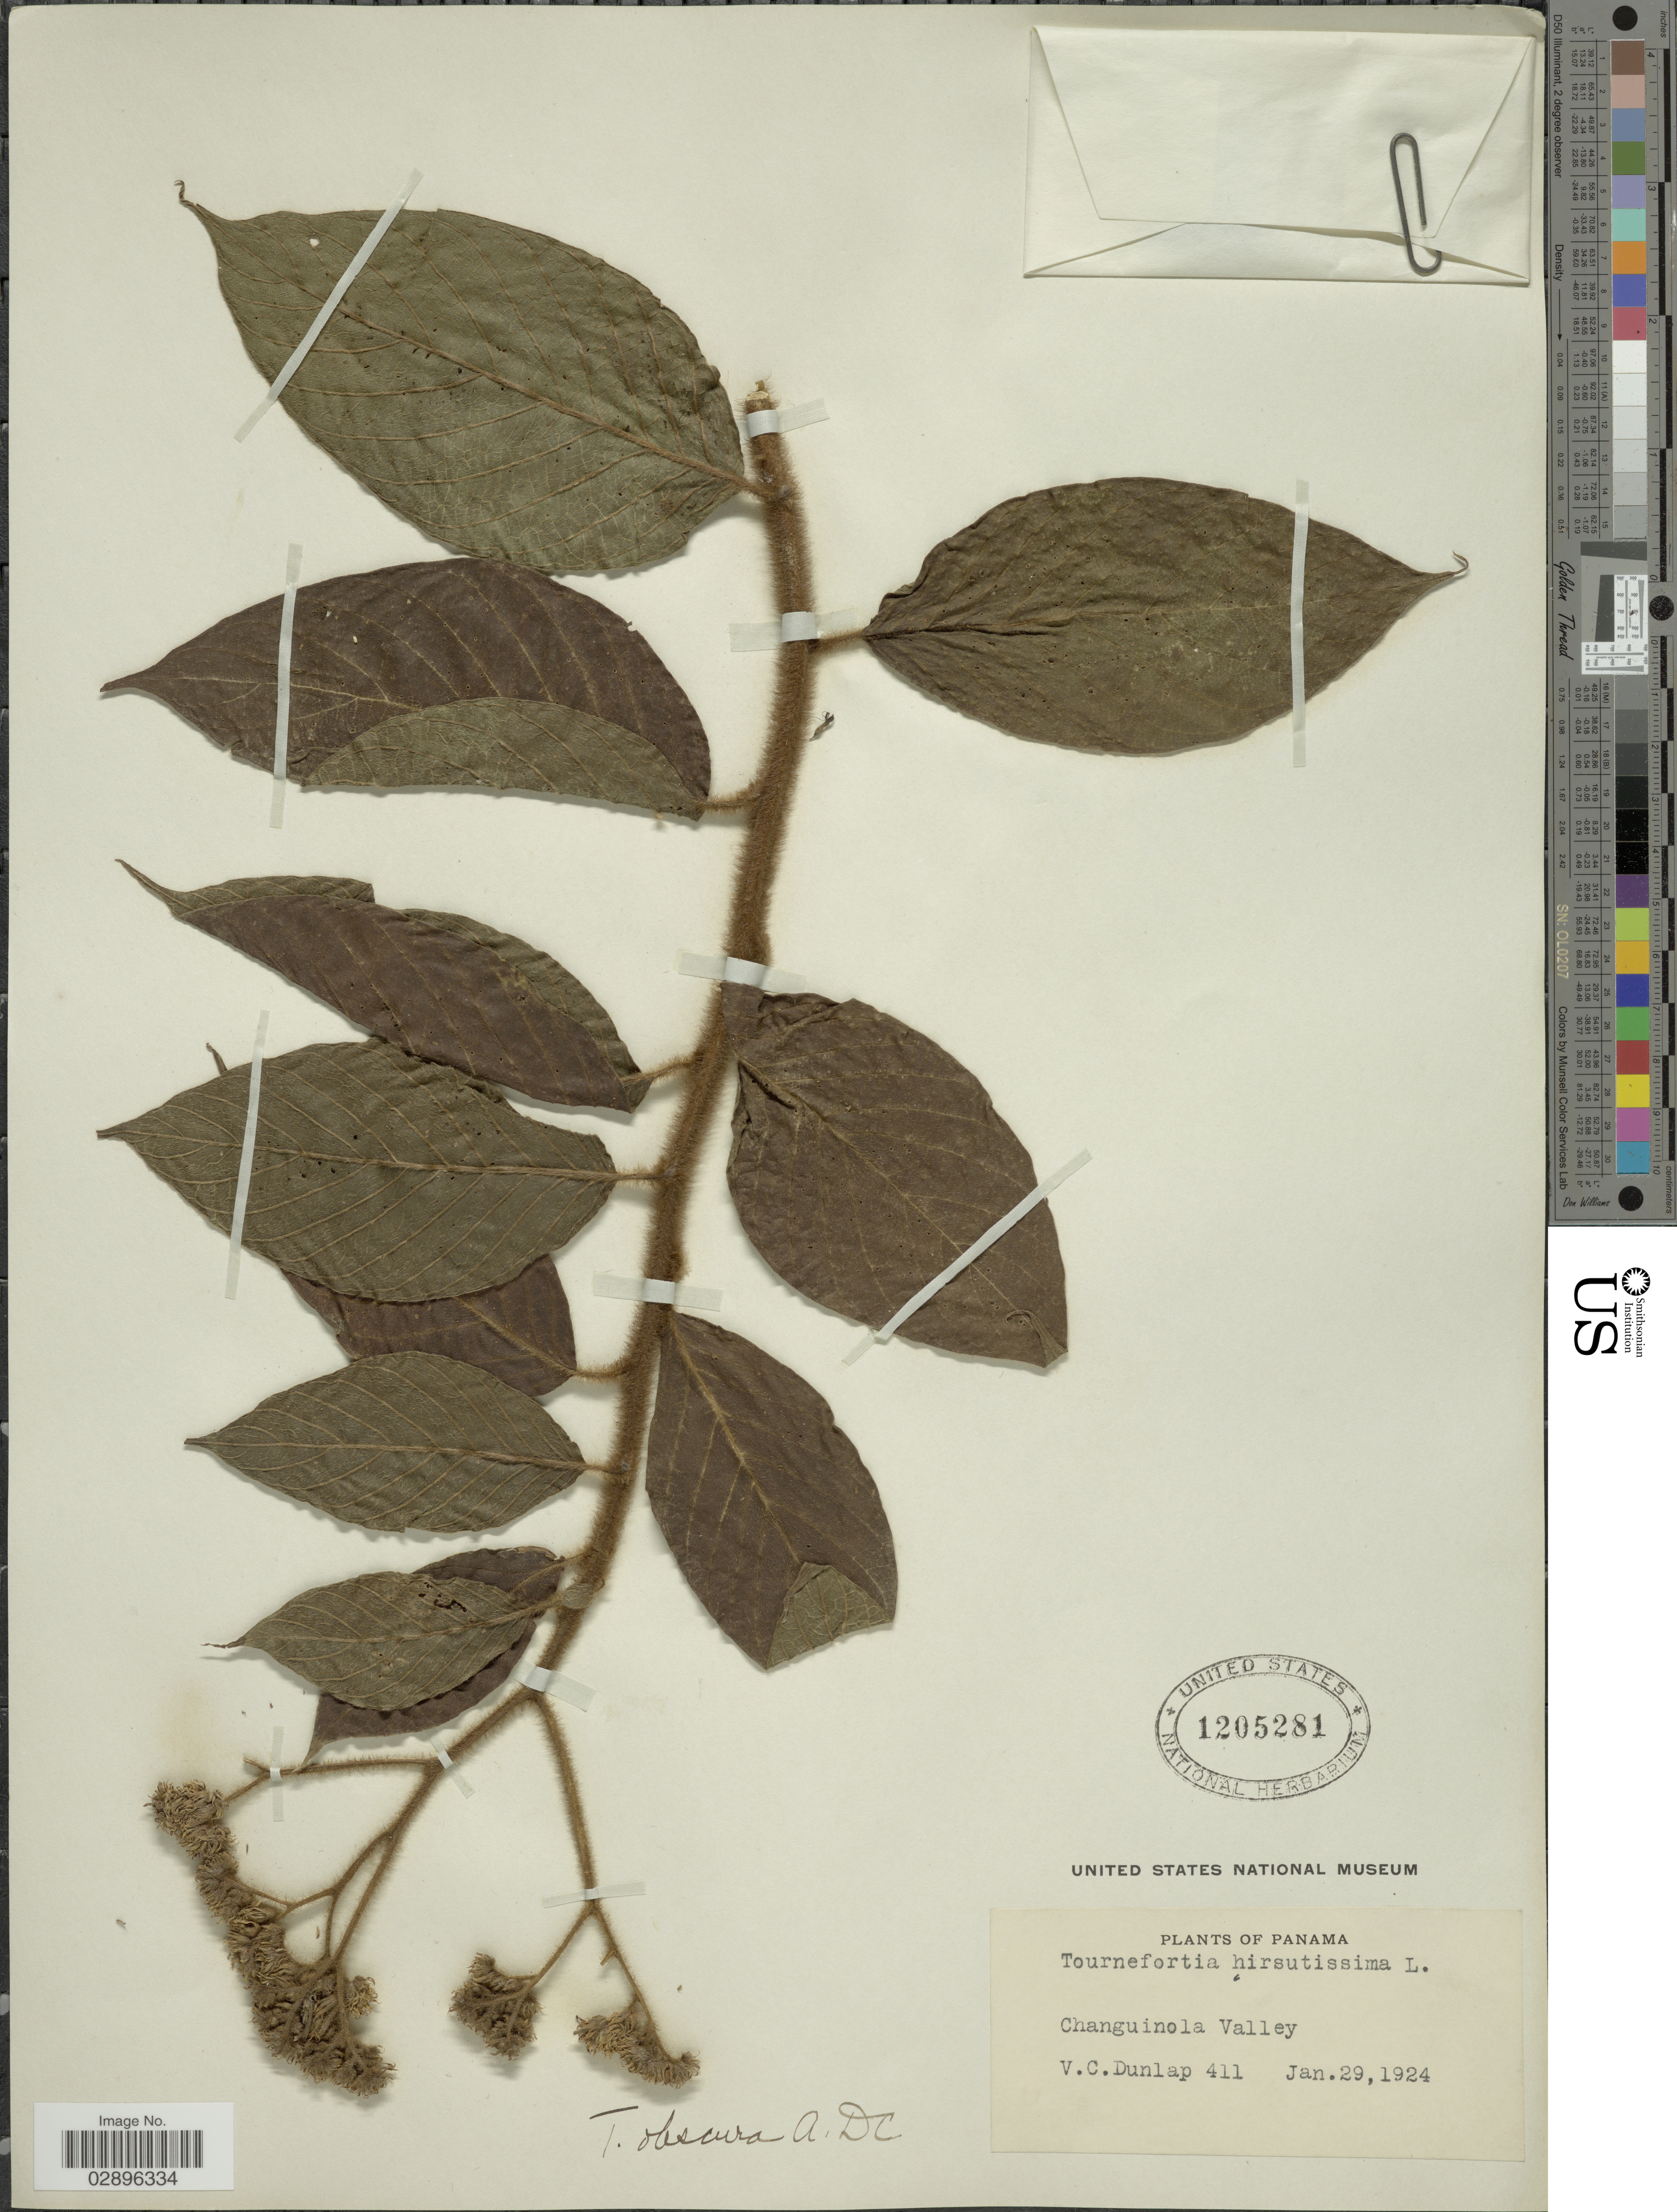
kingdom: Plantae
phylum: Tracheophyta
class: Magnoliopsida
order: Boraginales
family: Heliotropiaceae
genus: Tournefortia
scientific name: Tournefortia cuspidata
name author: Kunth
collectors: V. C. Dunlap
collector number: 411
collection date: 1924-01-29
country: Panama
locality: Changuinola Valley.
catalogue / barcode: US 1205281